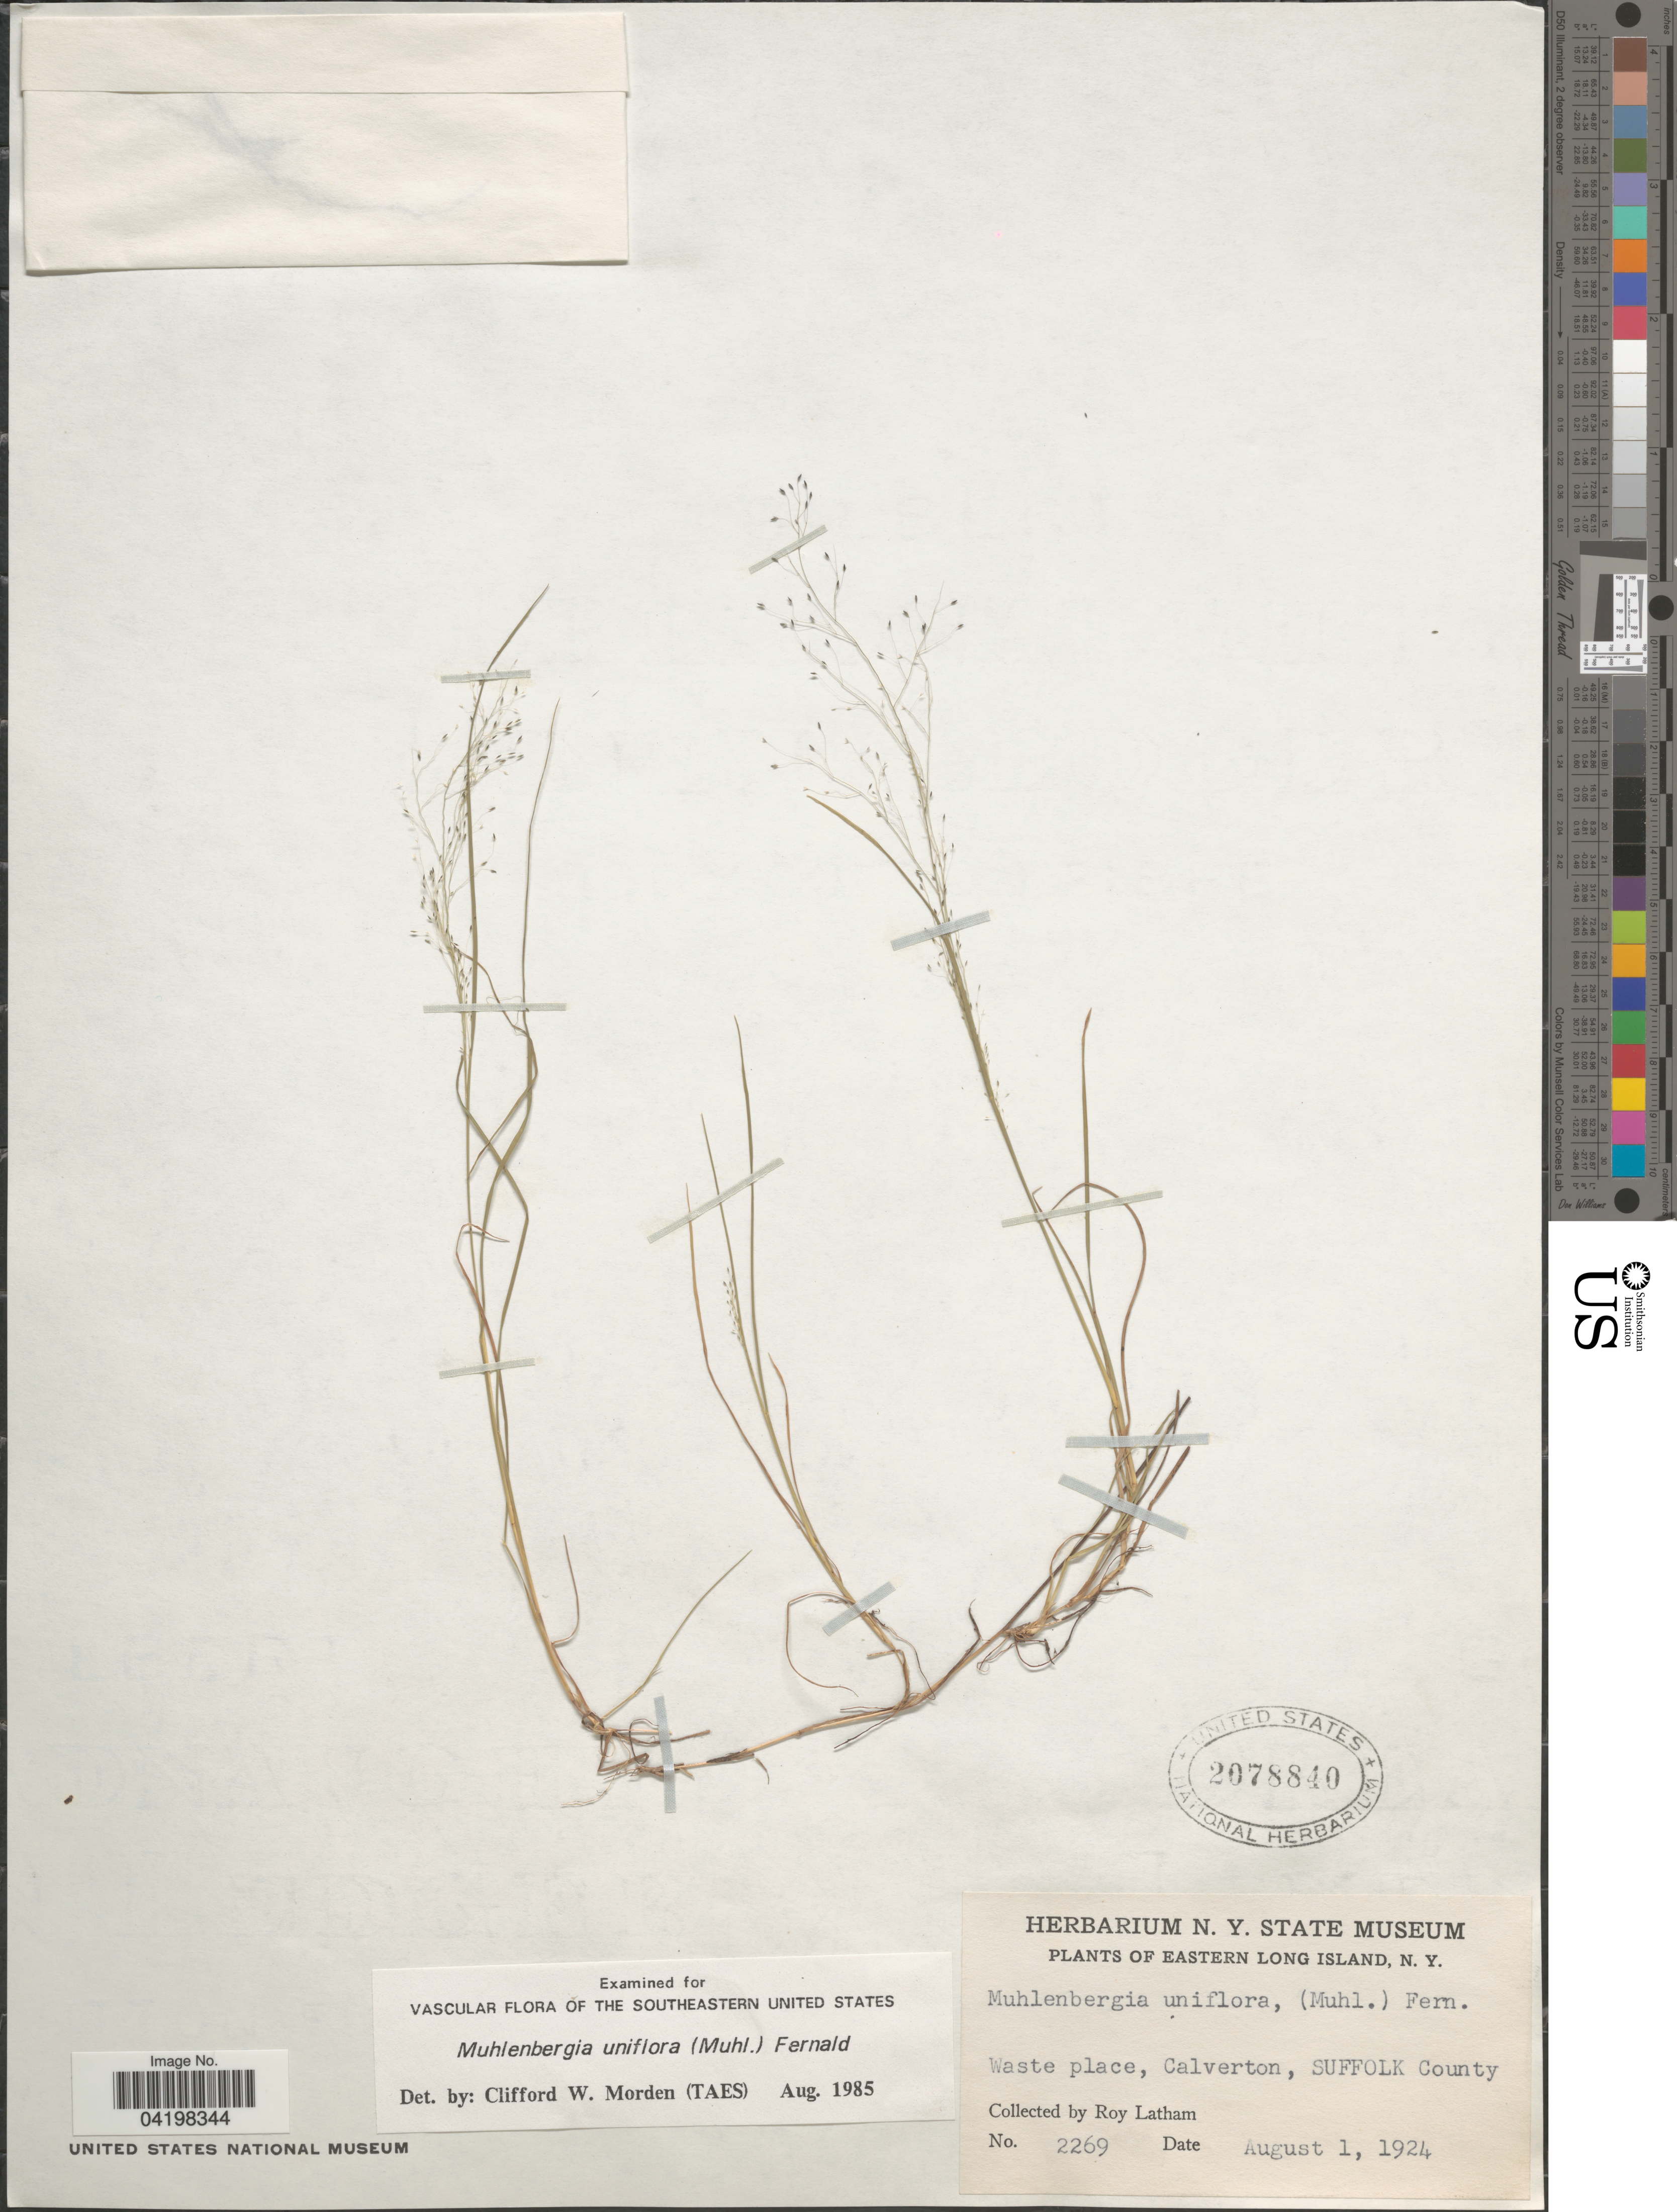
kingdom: Plantae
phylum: Tracheophyta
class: Liliopsida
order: Poales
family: Poaceae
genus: Muhlenbergia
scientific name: Muhlenbergia uniflora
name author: (Muhl.) Fernald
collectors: R. Latham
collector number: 2269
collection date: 1924-08-01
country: United States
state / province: New York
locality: Eastern Long Island. Waste place, Calverton, Suffolk County.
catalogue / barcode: US 2078840